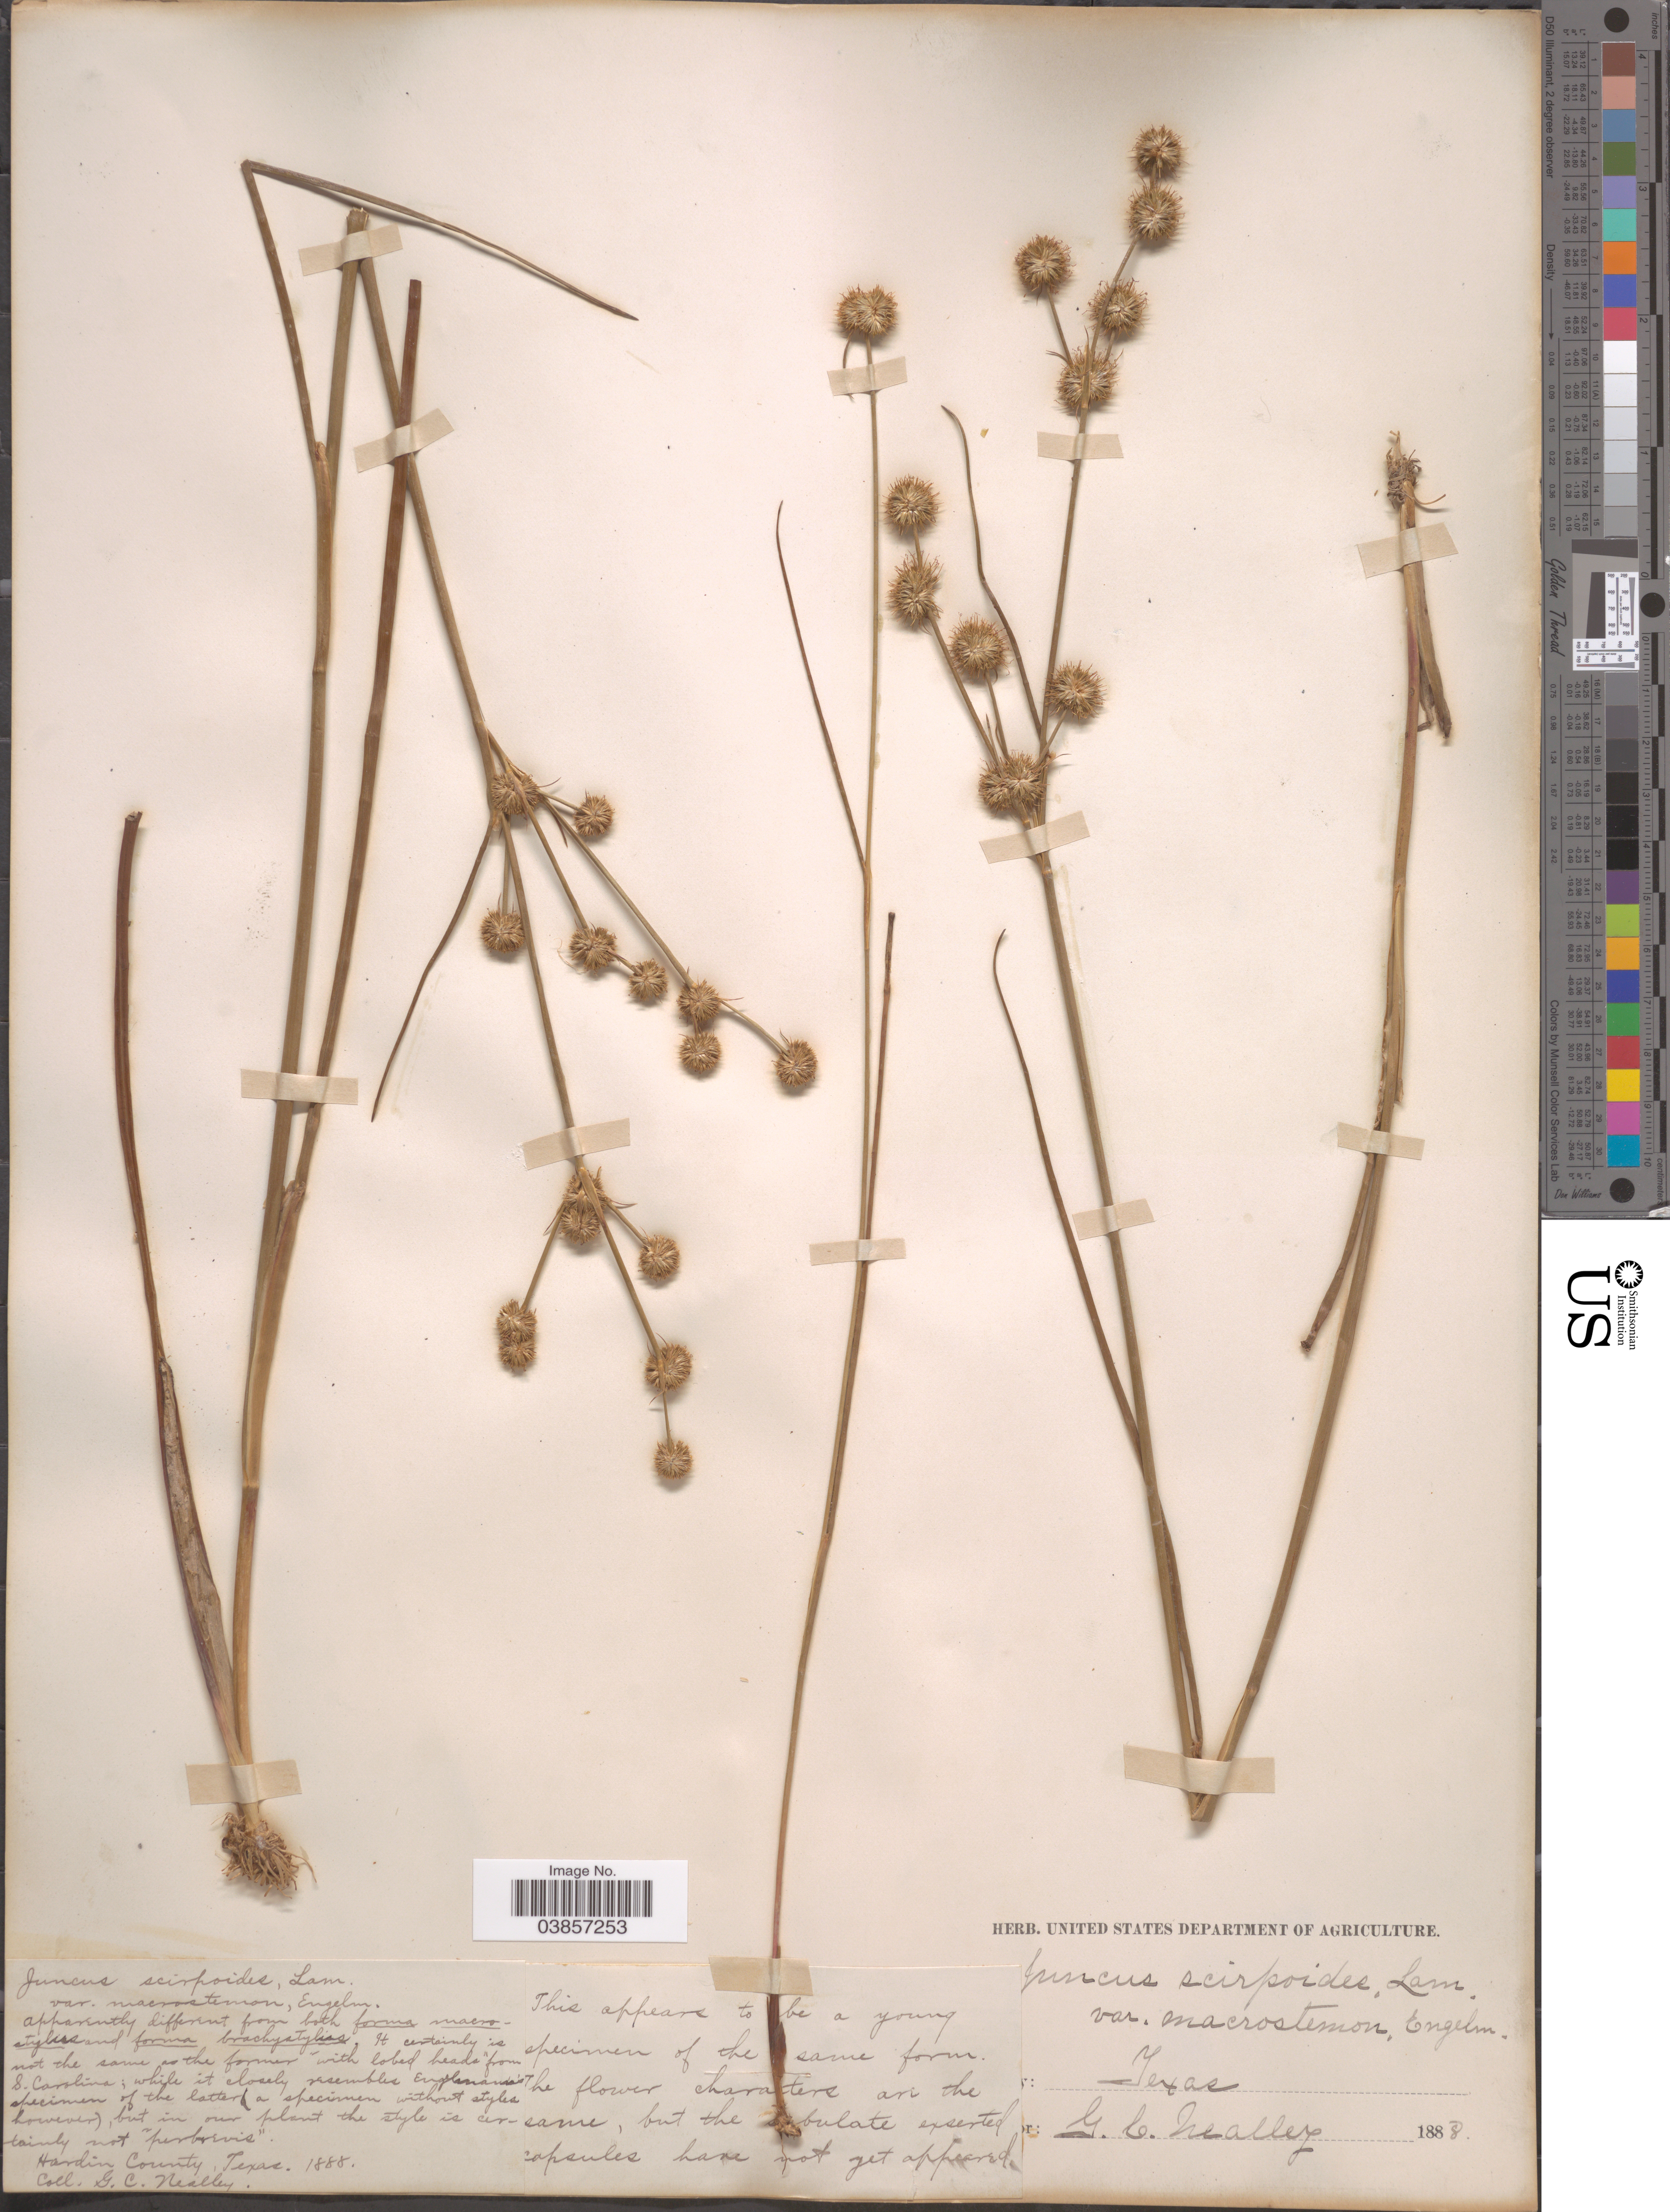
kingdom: Plantae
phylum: Tracheophyta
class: Liliopsida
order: Poales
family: Juncaceae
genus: Juncus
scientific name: Juncus scirpoides var. macrostemon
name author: (J. Gay ex Laharpe) Engelm.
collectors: G. C. Nealley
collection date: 1888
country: United States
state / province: Texas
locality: Hardin County.